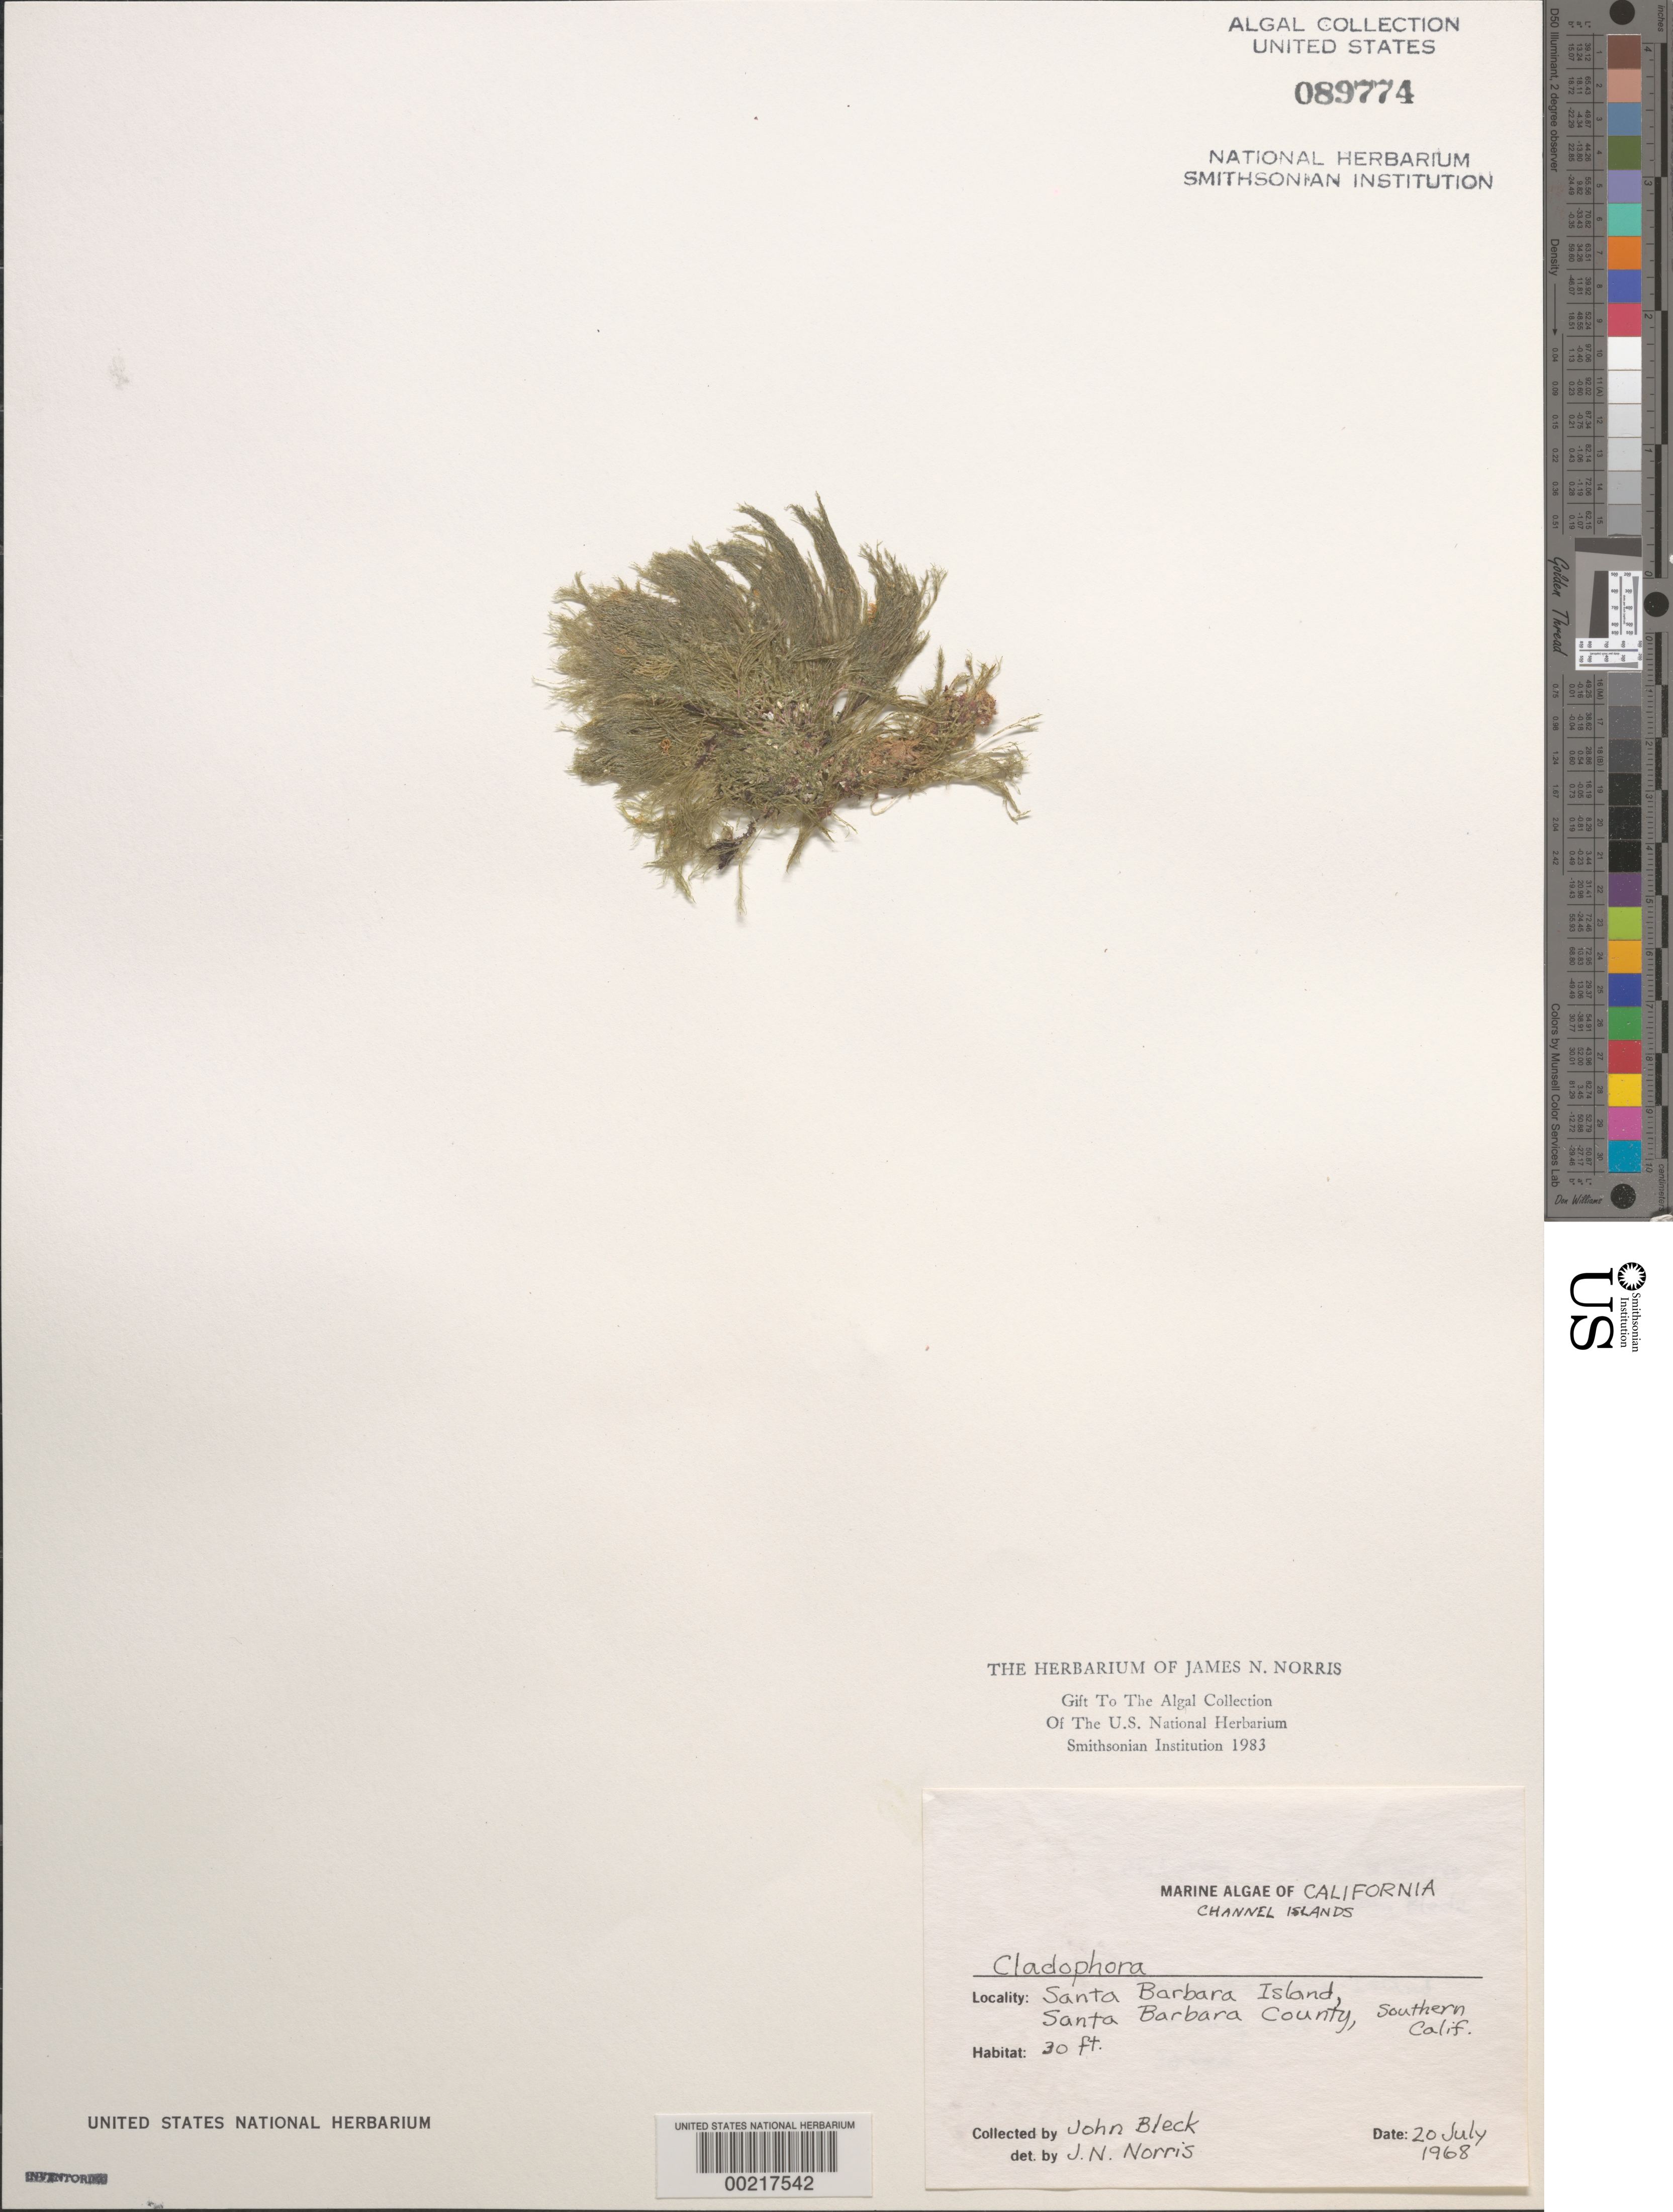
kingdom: Plantae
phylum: Chlorophyta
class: Ulvophyceae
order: Cladophorales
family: Cladophoraceae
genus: Cladophora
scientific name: Cladophora sp.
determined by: Norris, James N.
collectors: J. Bleck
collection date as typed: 20 Jul 1968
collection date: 1968-07-20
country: United States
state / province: California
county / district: Santa Barbara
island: Santa Barbara Island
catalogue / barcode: US 89774